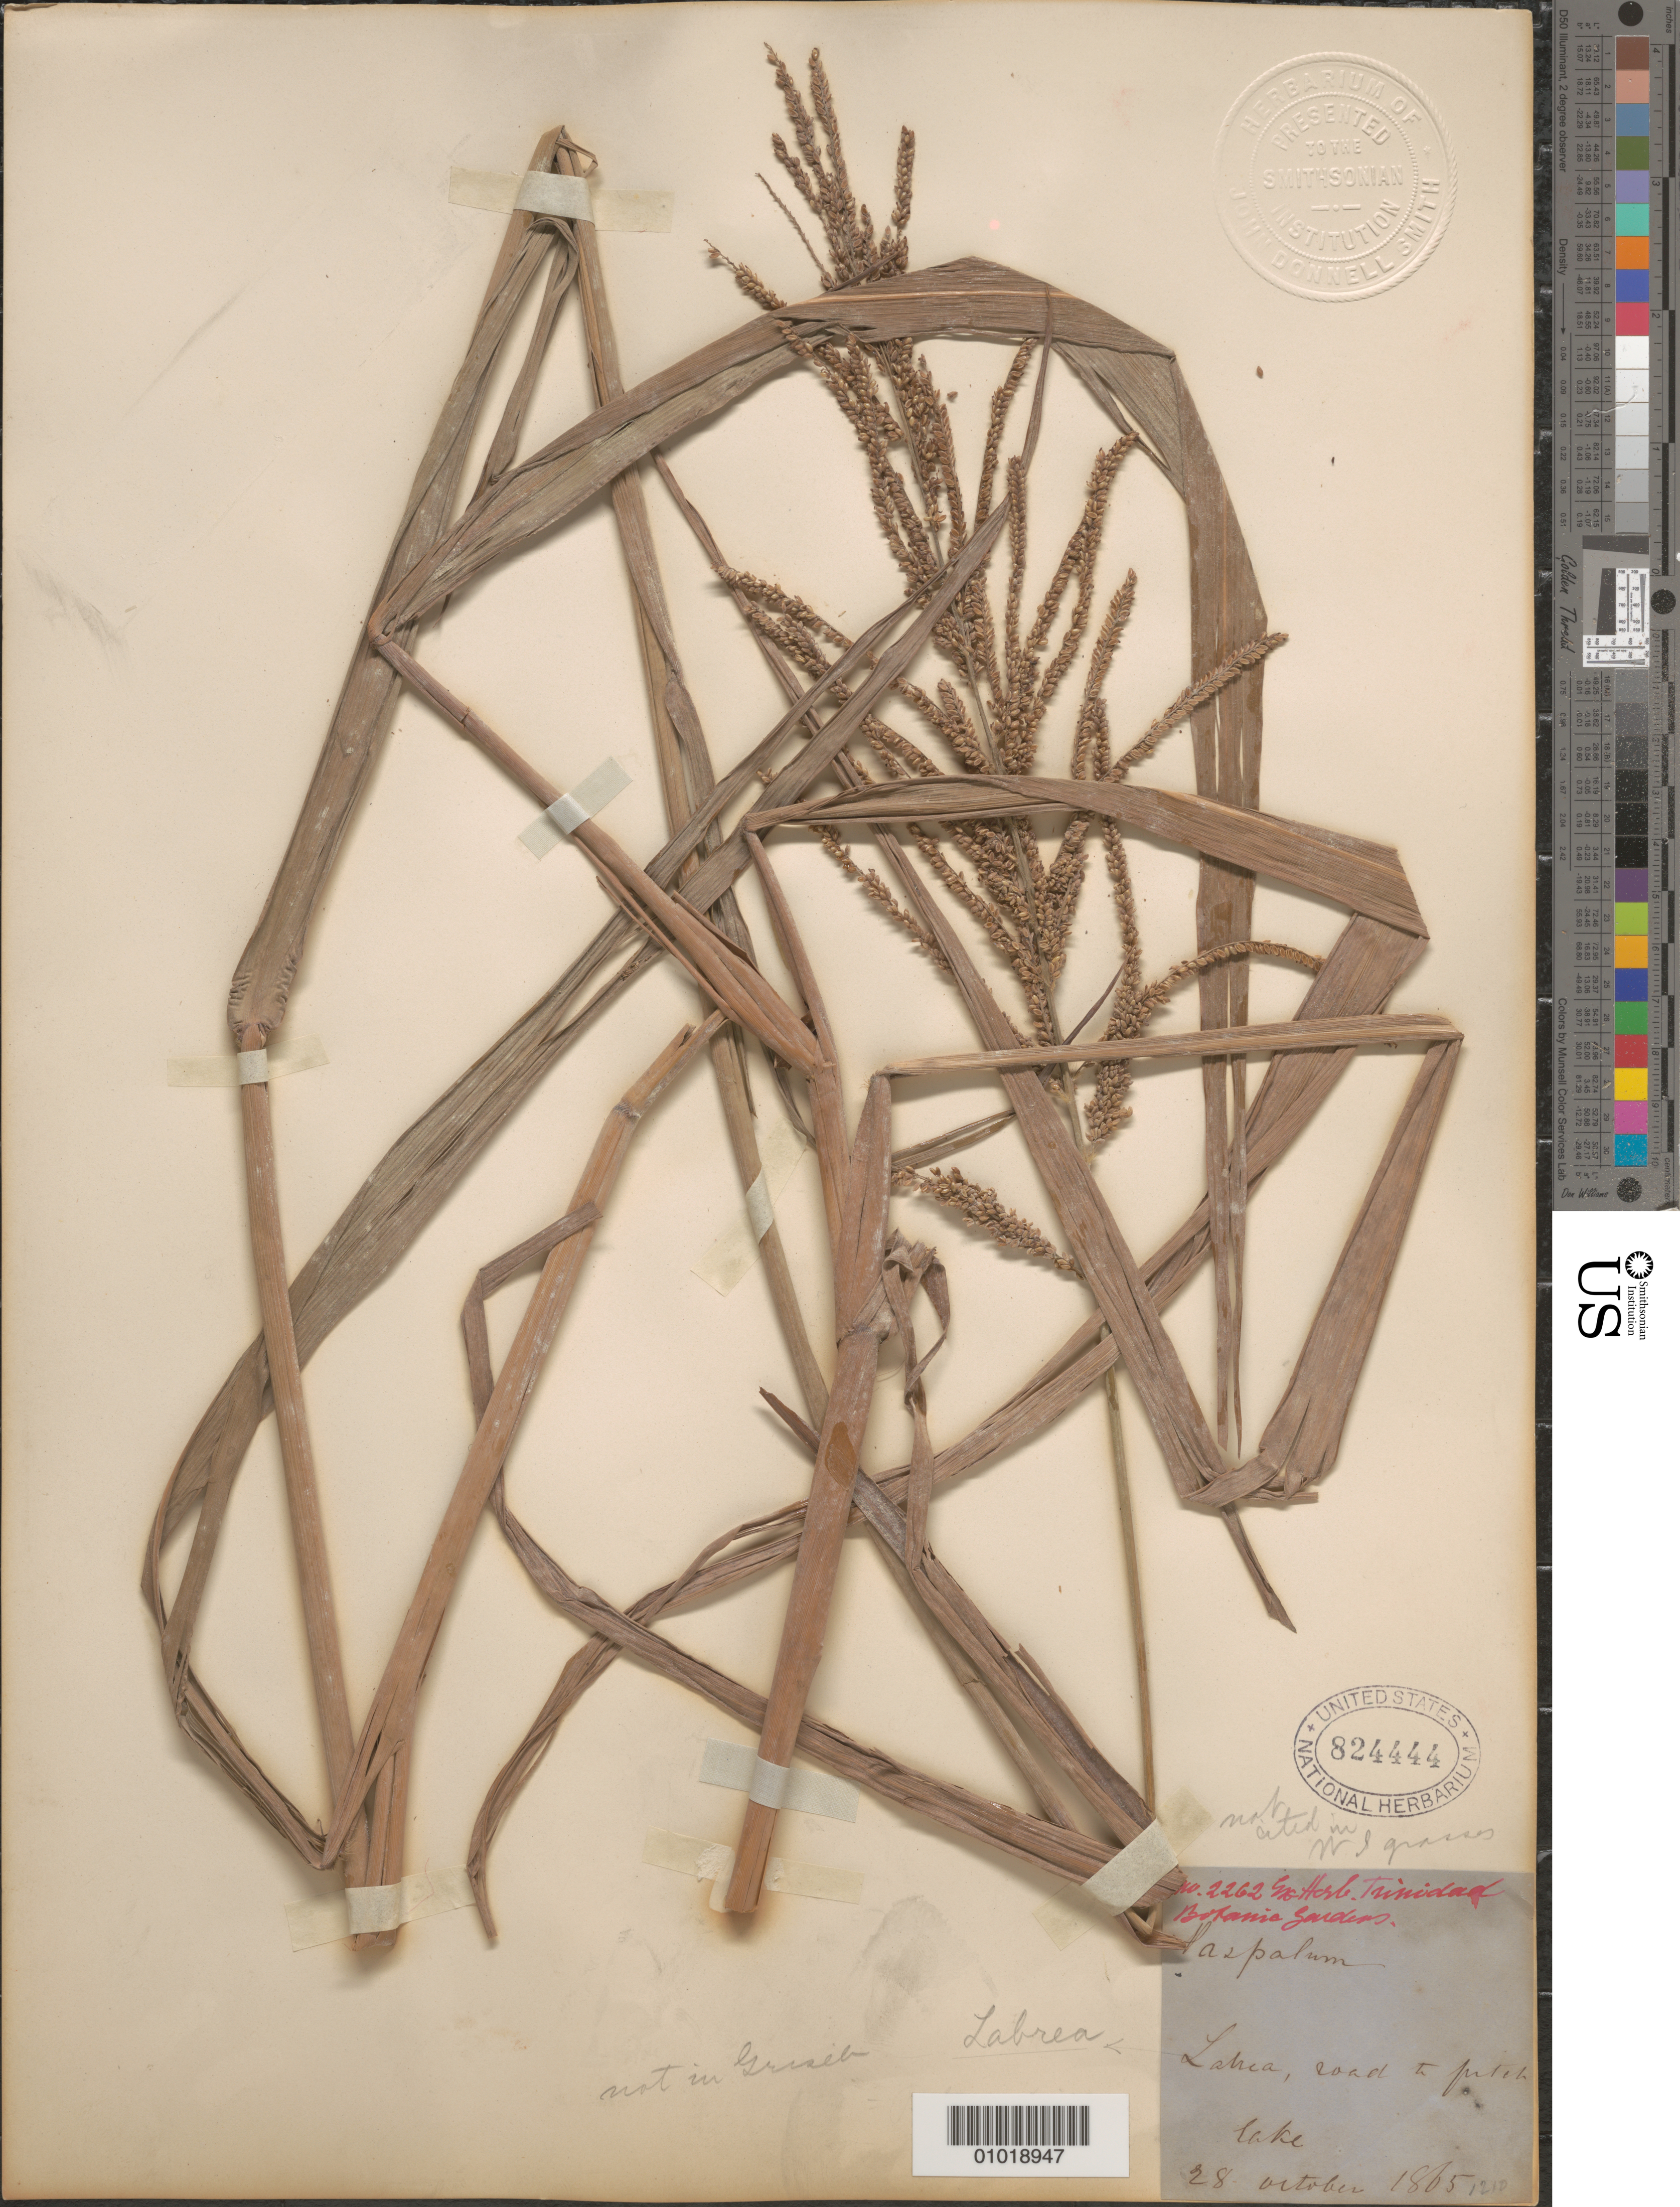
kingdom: Plantae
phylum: Tracheophyta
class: Liliopsida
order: Poales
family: Poaceae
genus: Paspalum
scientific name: Paspalum coryphaeum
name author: Trin.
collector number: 28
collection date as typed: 28 Oct 1865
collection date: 1865-10-28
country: Trinidad and Tobago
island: Trinidad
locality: Lohea [sp] road and lake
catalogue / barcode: US 82444